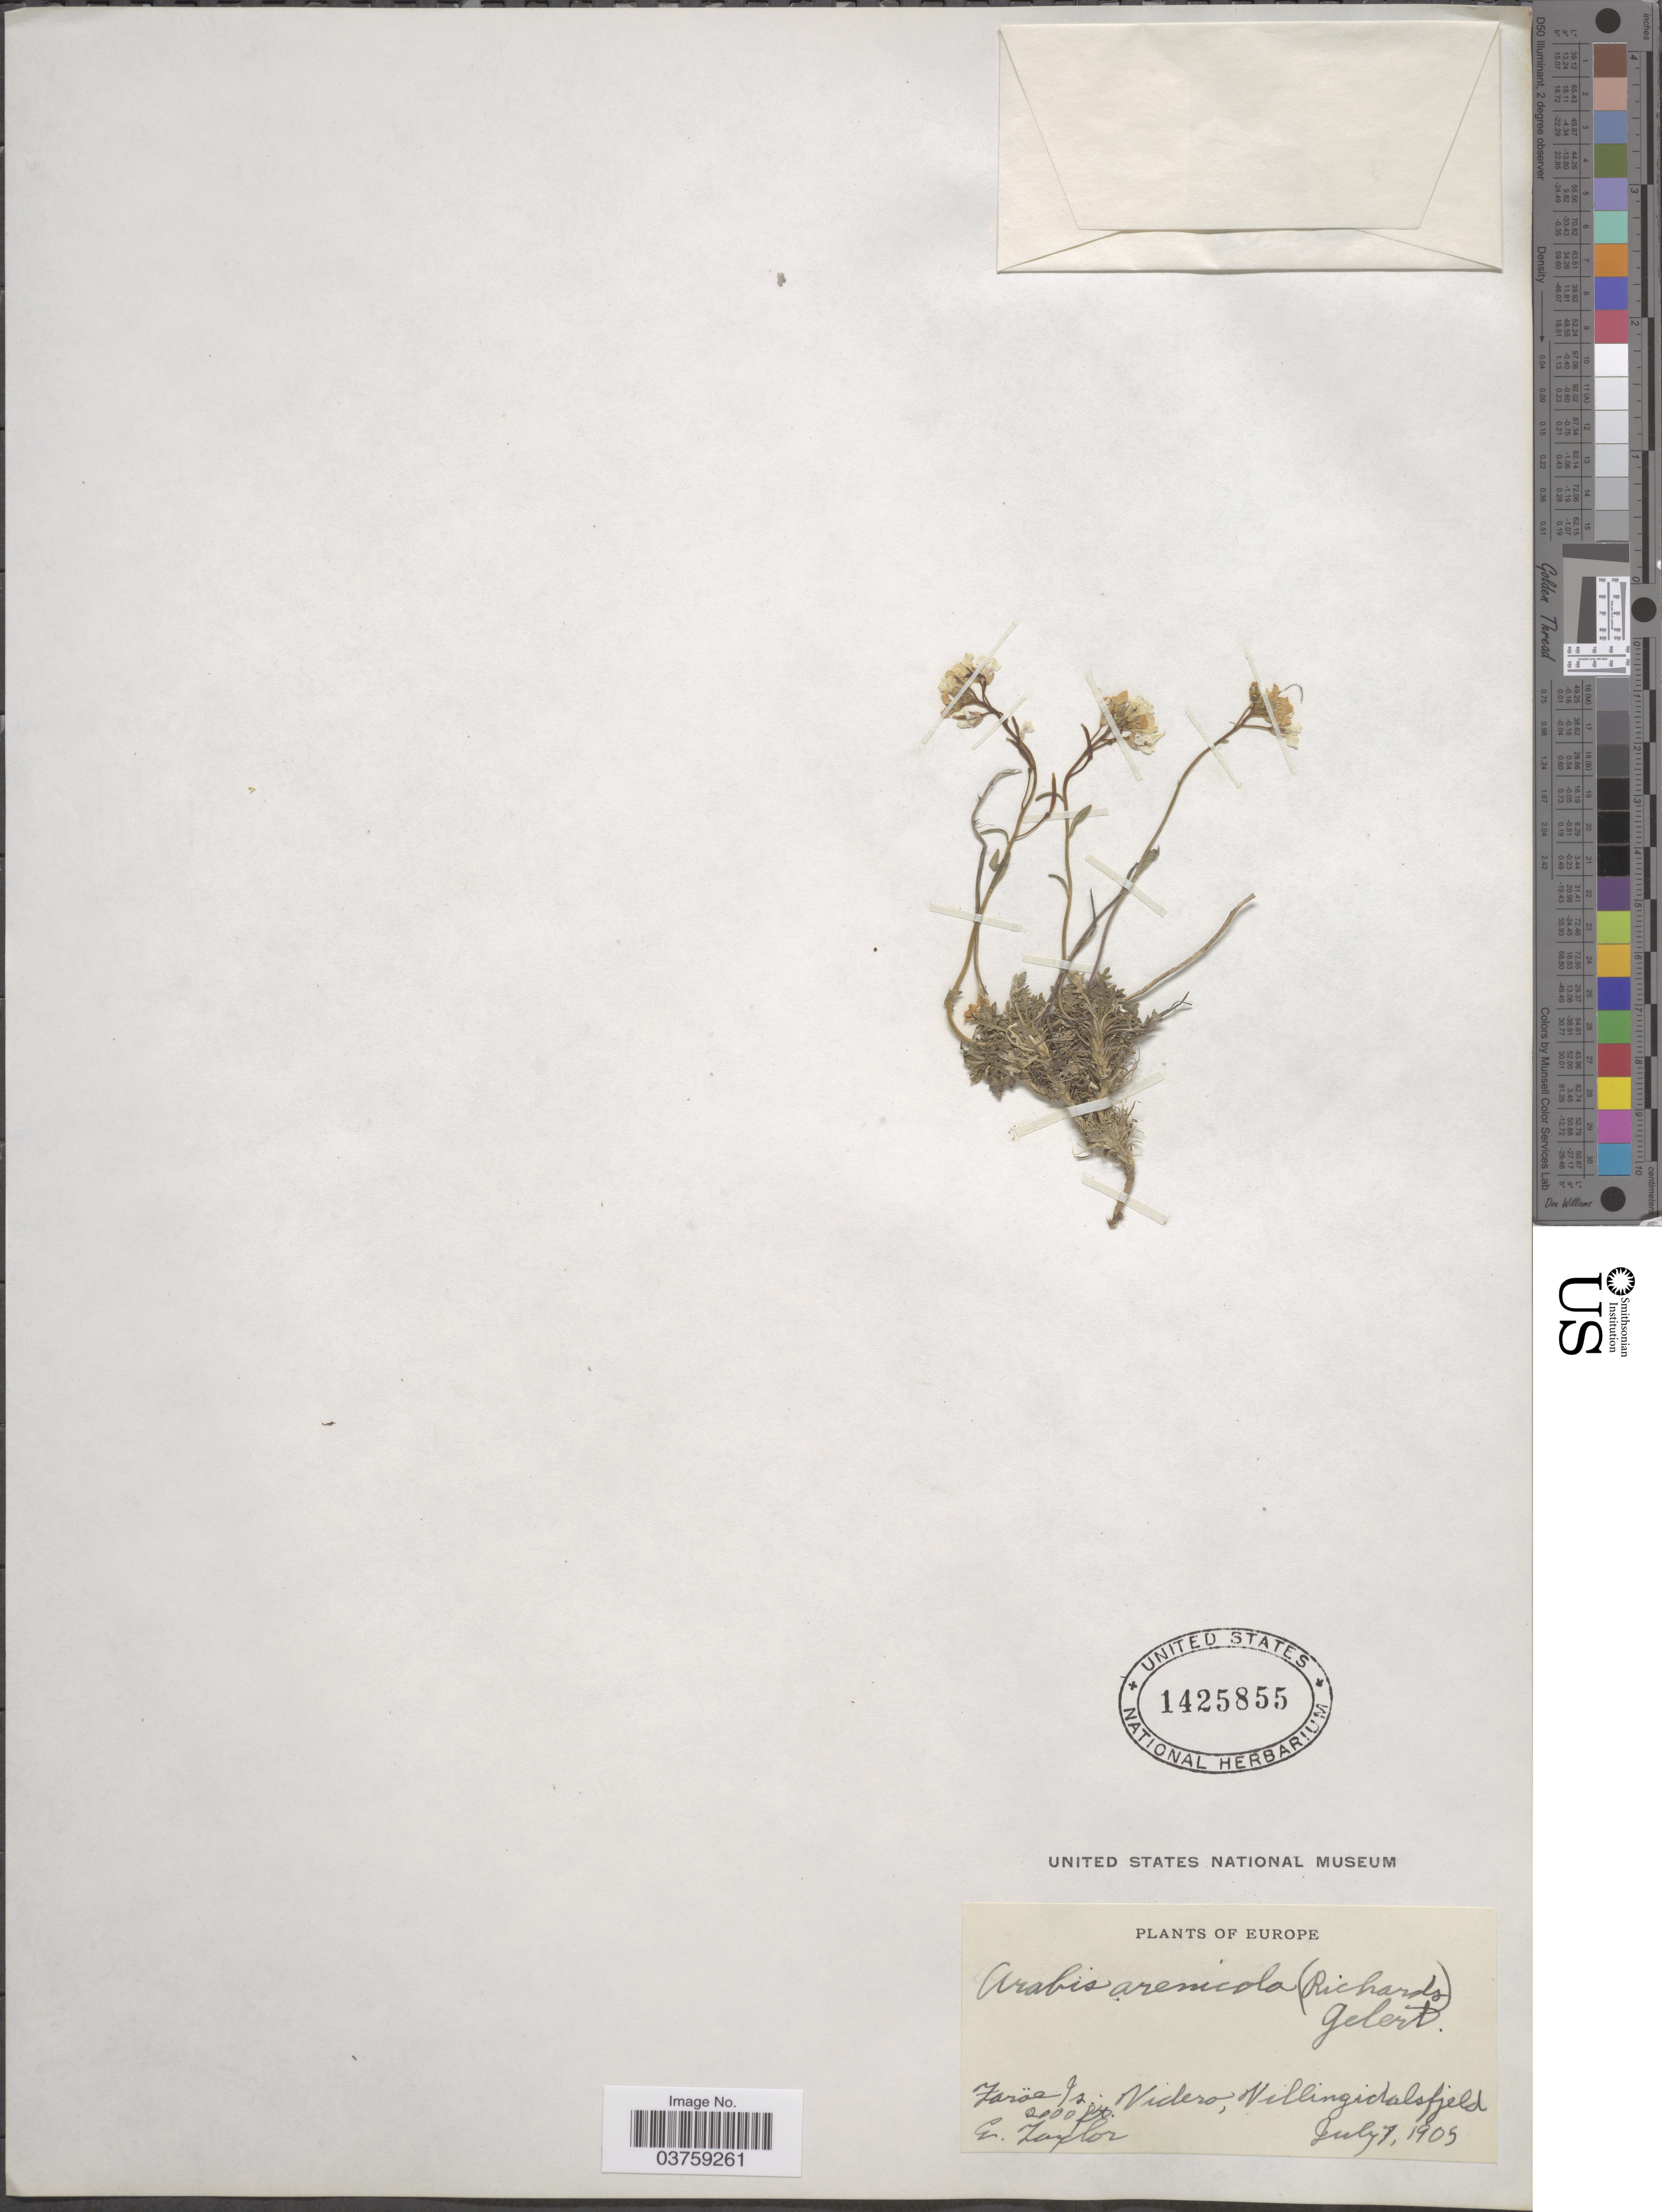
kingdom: Plantae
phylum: Tracheophyta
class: Magnoliopsida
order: Brassicales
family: Brassicaceae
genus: Arabis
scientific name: Arabis arenicola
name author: (Richardson ex Hook.) Gelert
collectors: E. Taylor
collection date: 1905-07-07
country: Faroe Islands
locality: Faröe Is.: Videro, Villingidalsfjeld.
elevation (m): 610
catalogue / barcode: US 1425855